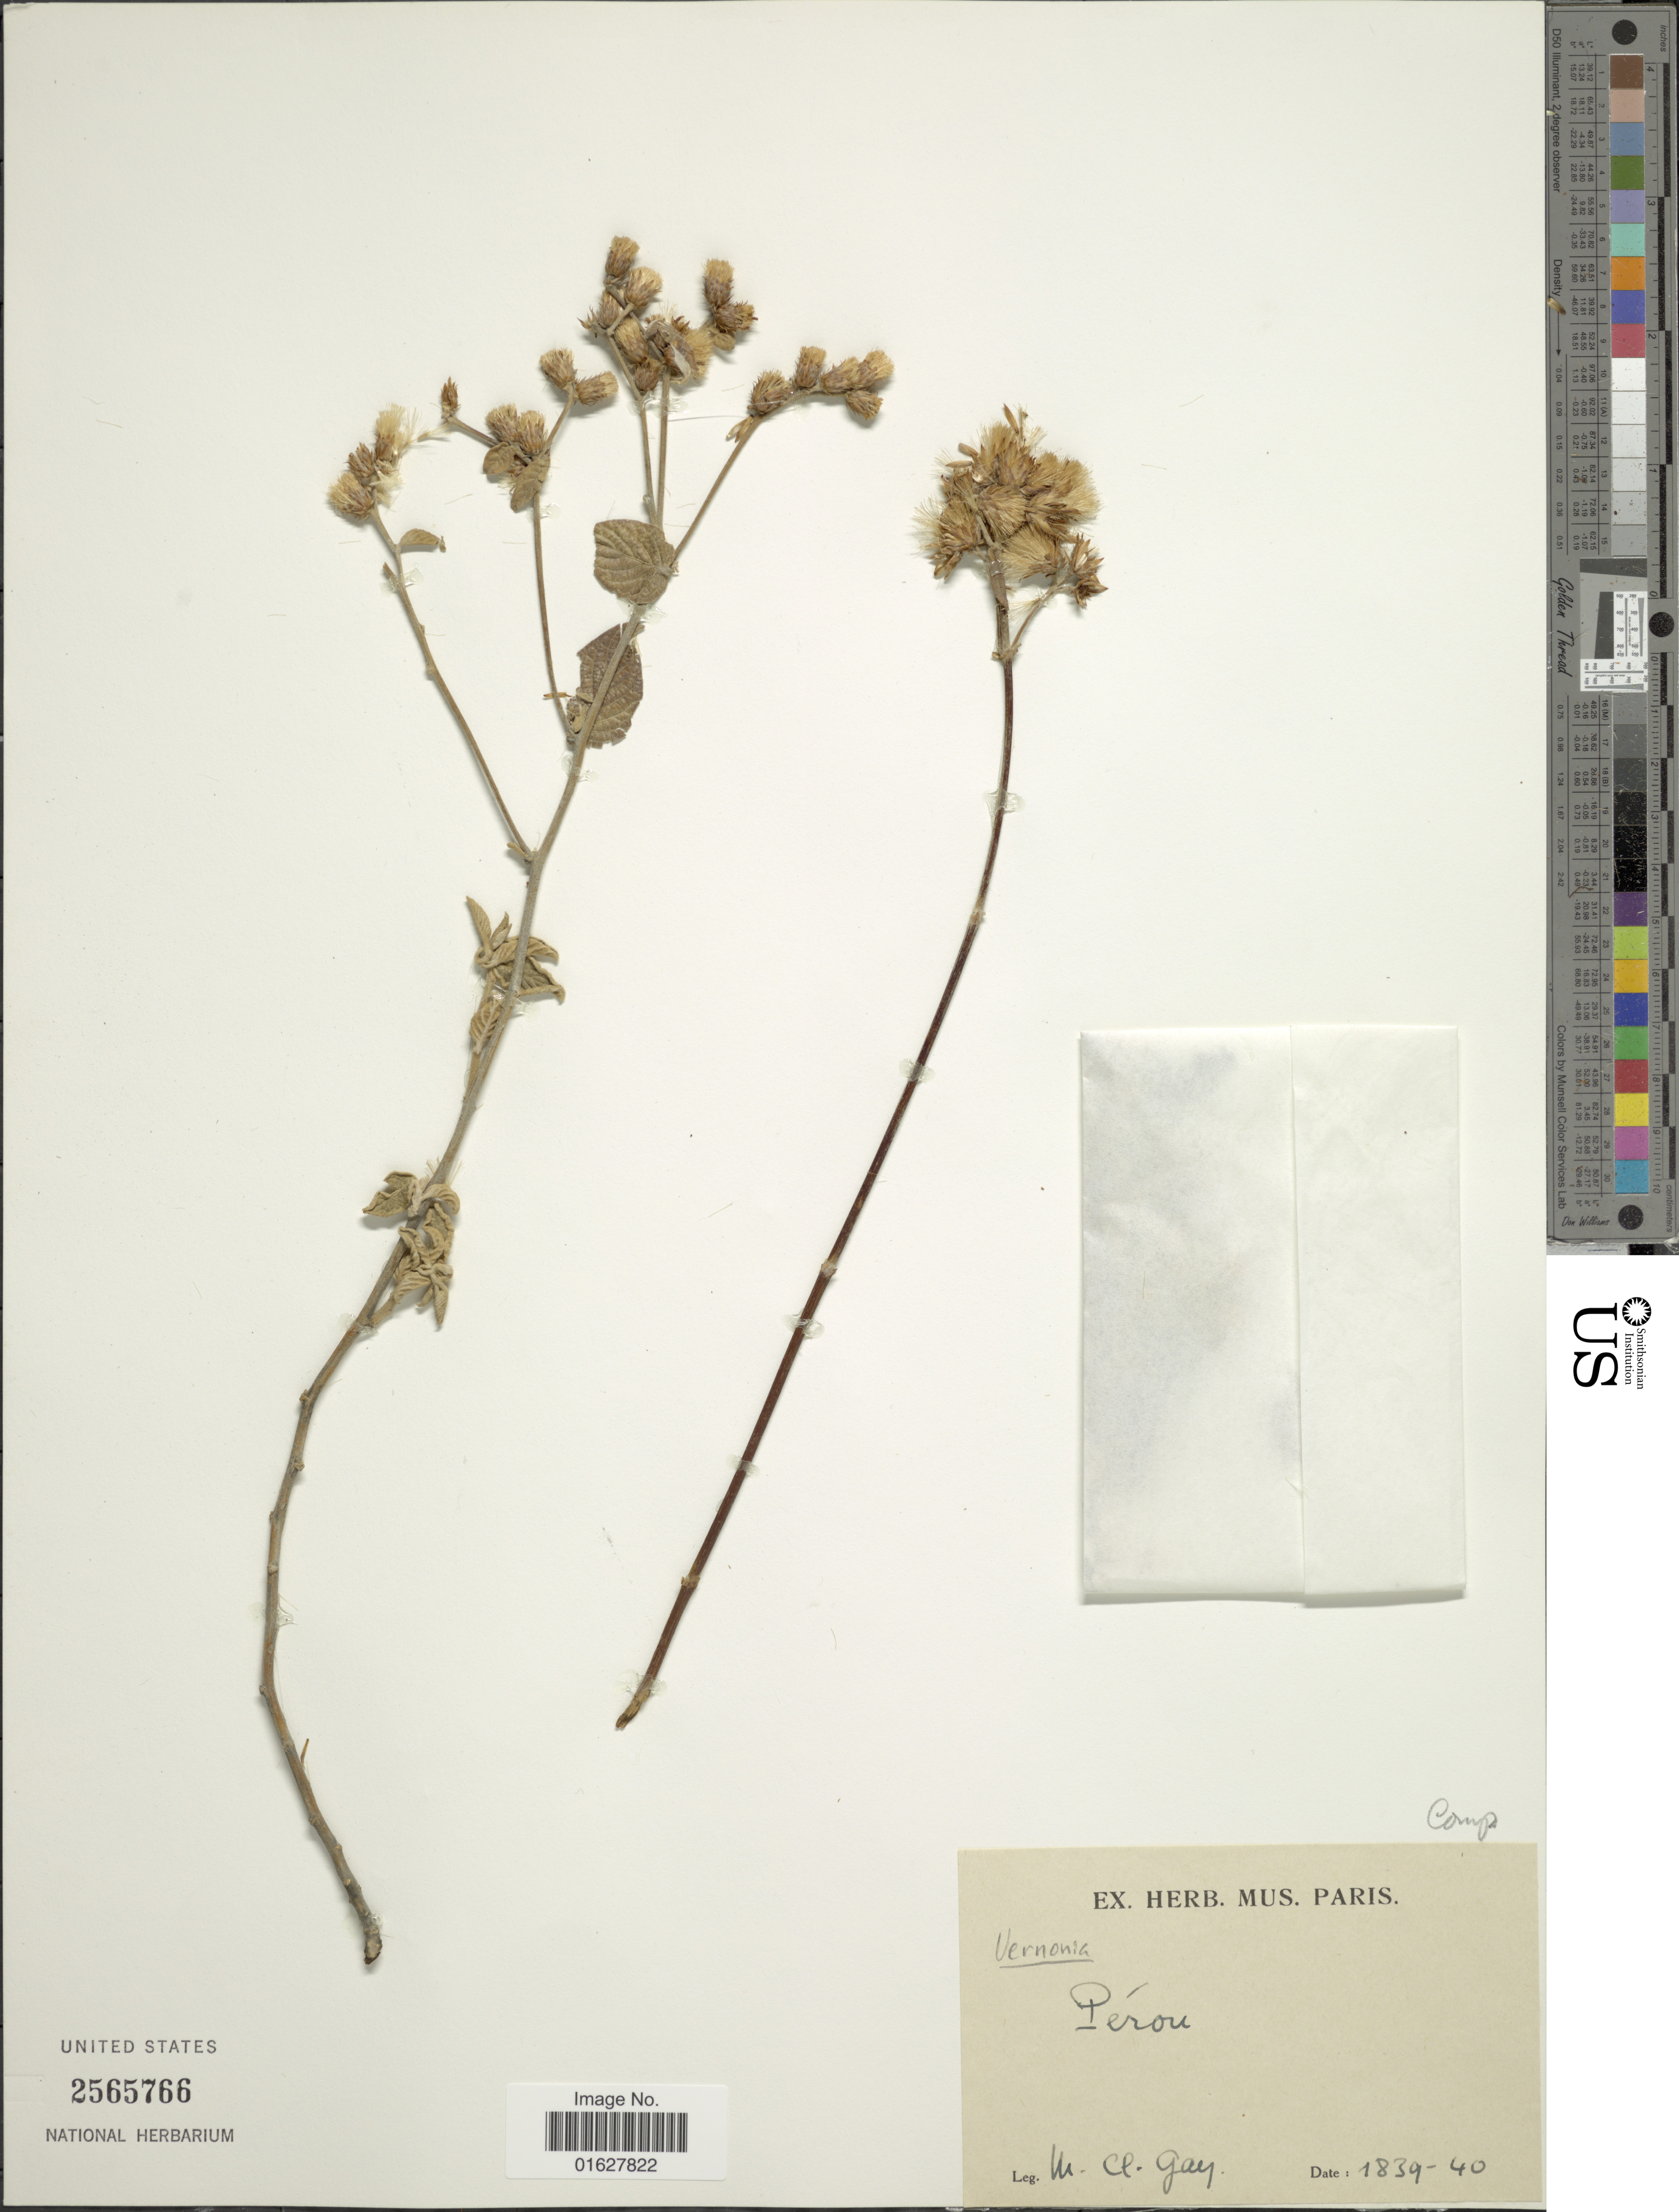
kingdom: Plantae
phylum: Tracheophyta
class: Magnoliopsida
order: Asterales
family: Asteraceae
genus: Vernonia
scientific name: Vernonia sp.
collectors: M. Gay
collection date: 1839/1840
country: Peru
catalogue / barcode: US 2565766